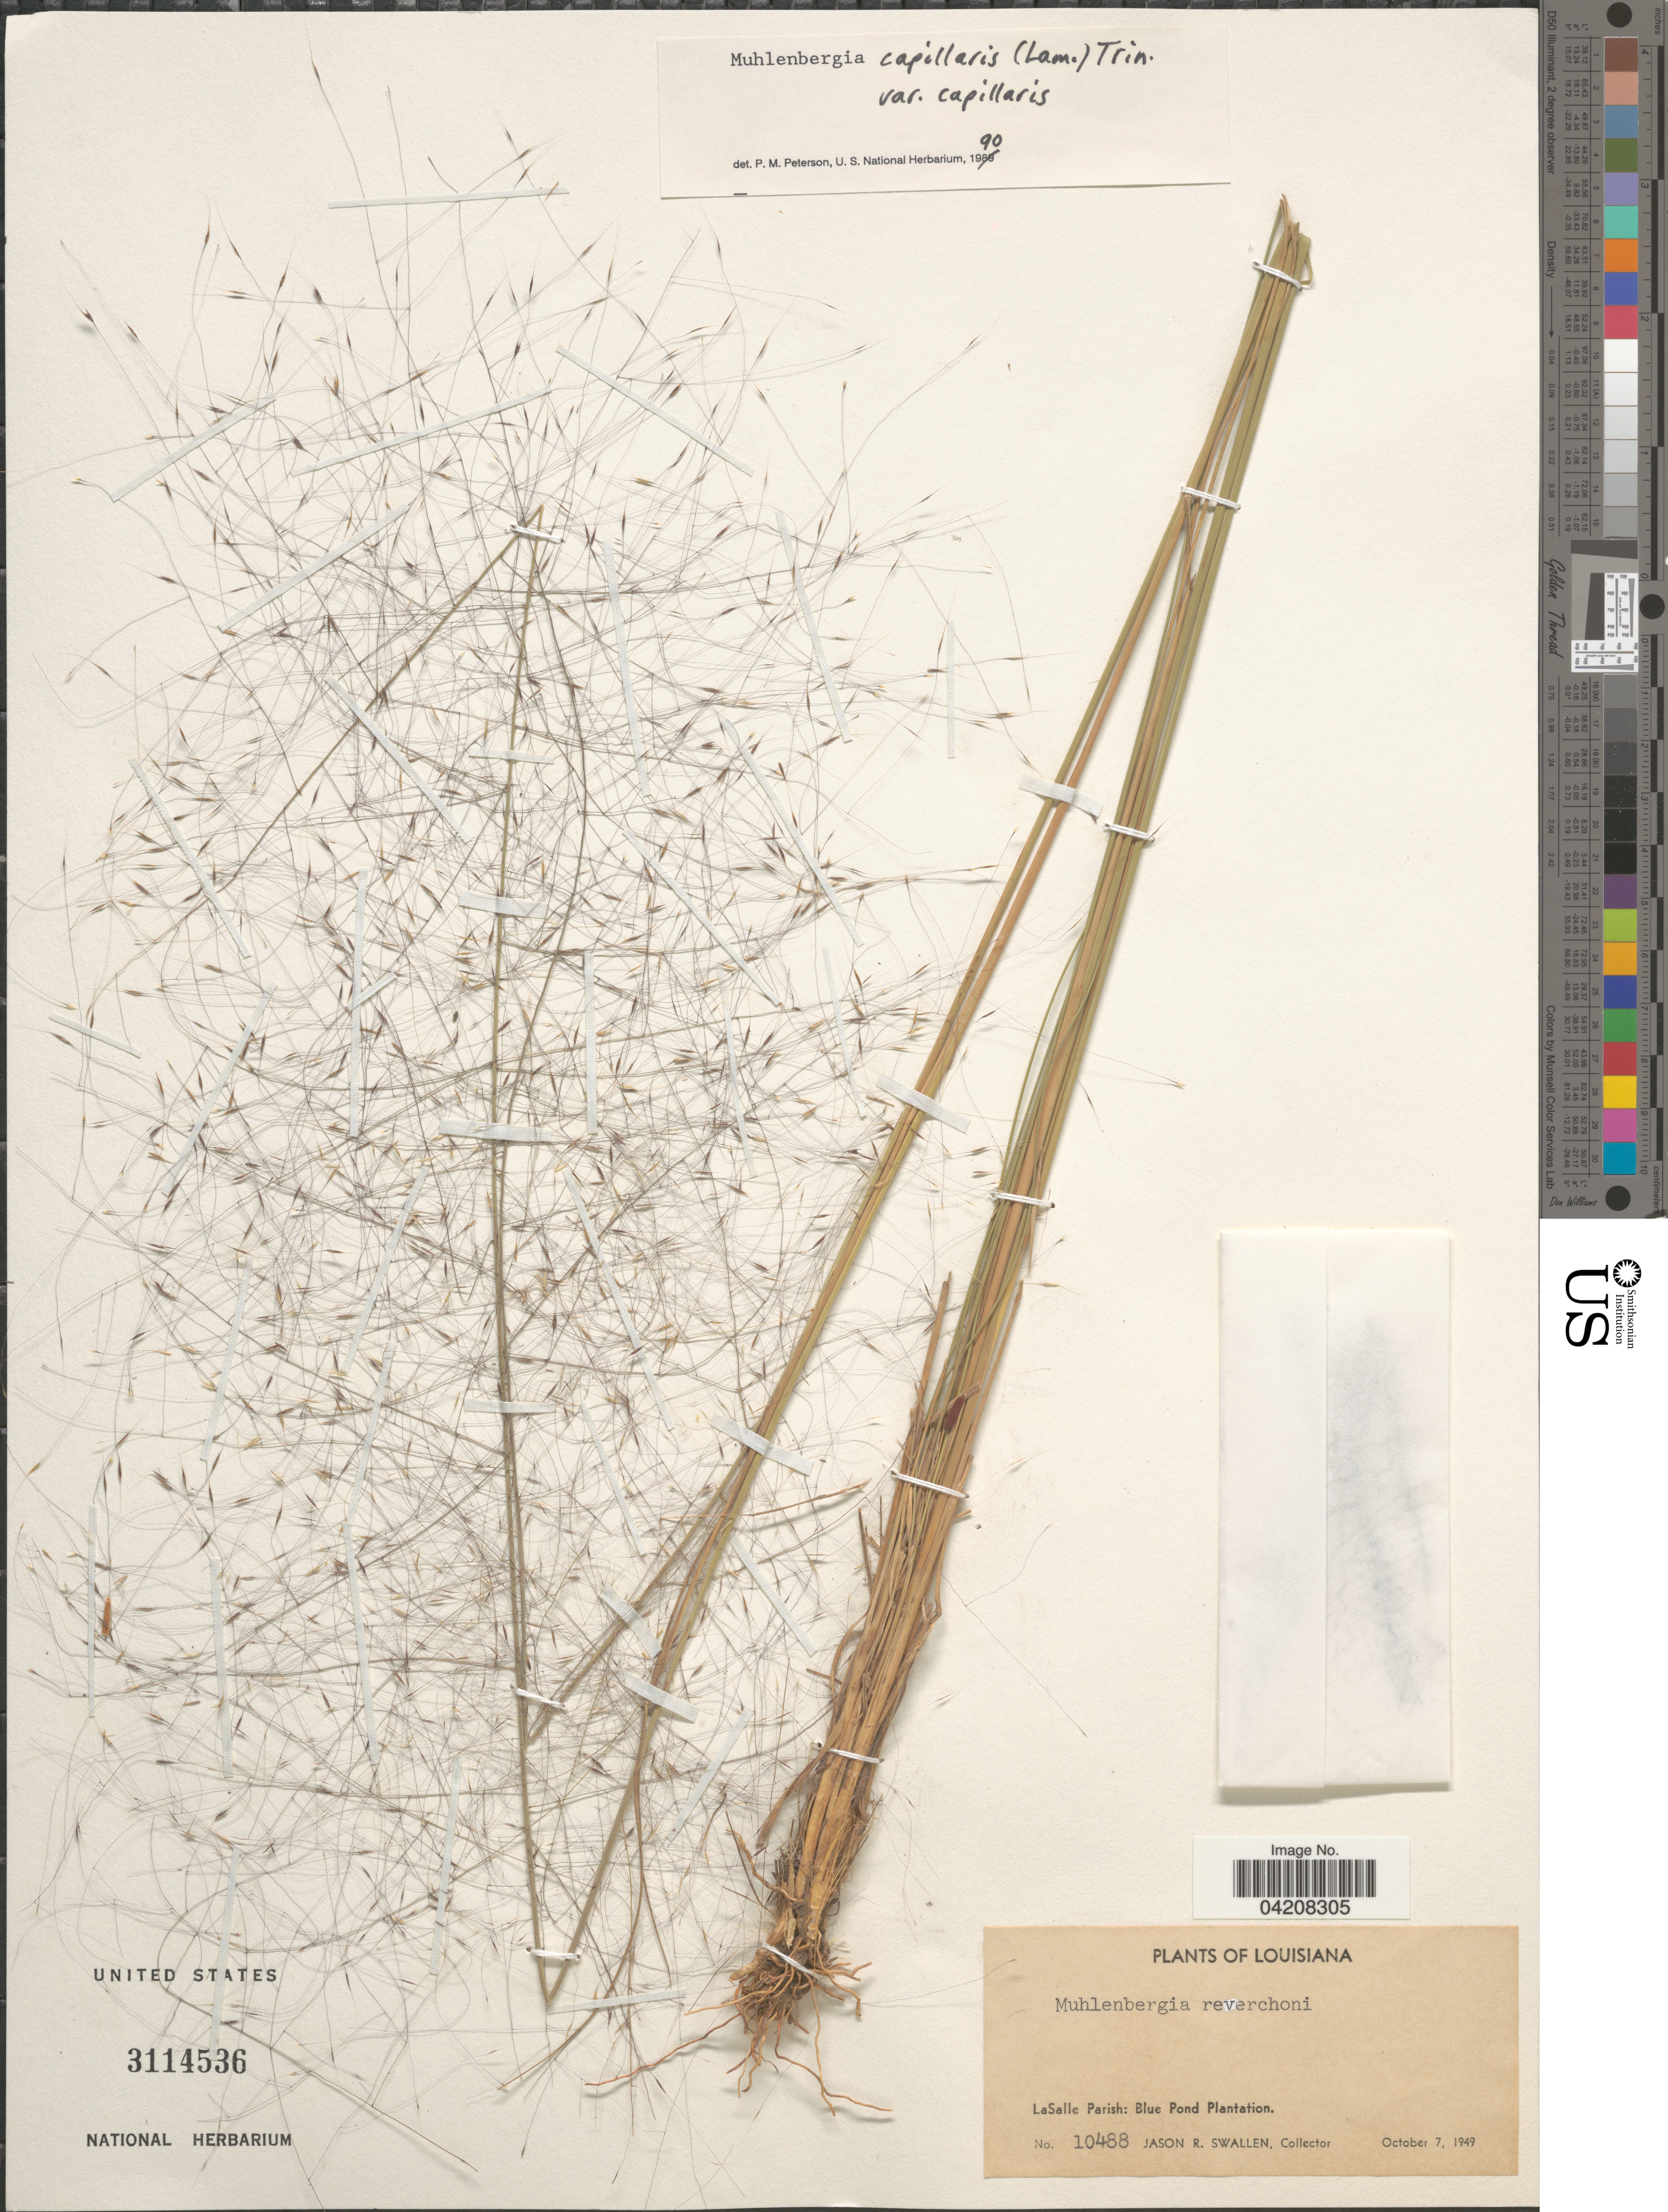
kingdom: Plantae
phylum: Tracheophyta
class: Liliopsida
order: Poales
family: Poaceae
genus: Muhlenbergia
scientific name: Muhlenbergia capillaris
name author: (Lam.) Trin.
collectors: J. R. Swallen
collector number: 10488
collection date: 1949-10-07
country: United States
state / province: Louisiana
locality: LaSalle Parish: Blue Pond Plantation.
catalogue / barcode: US 3114536